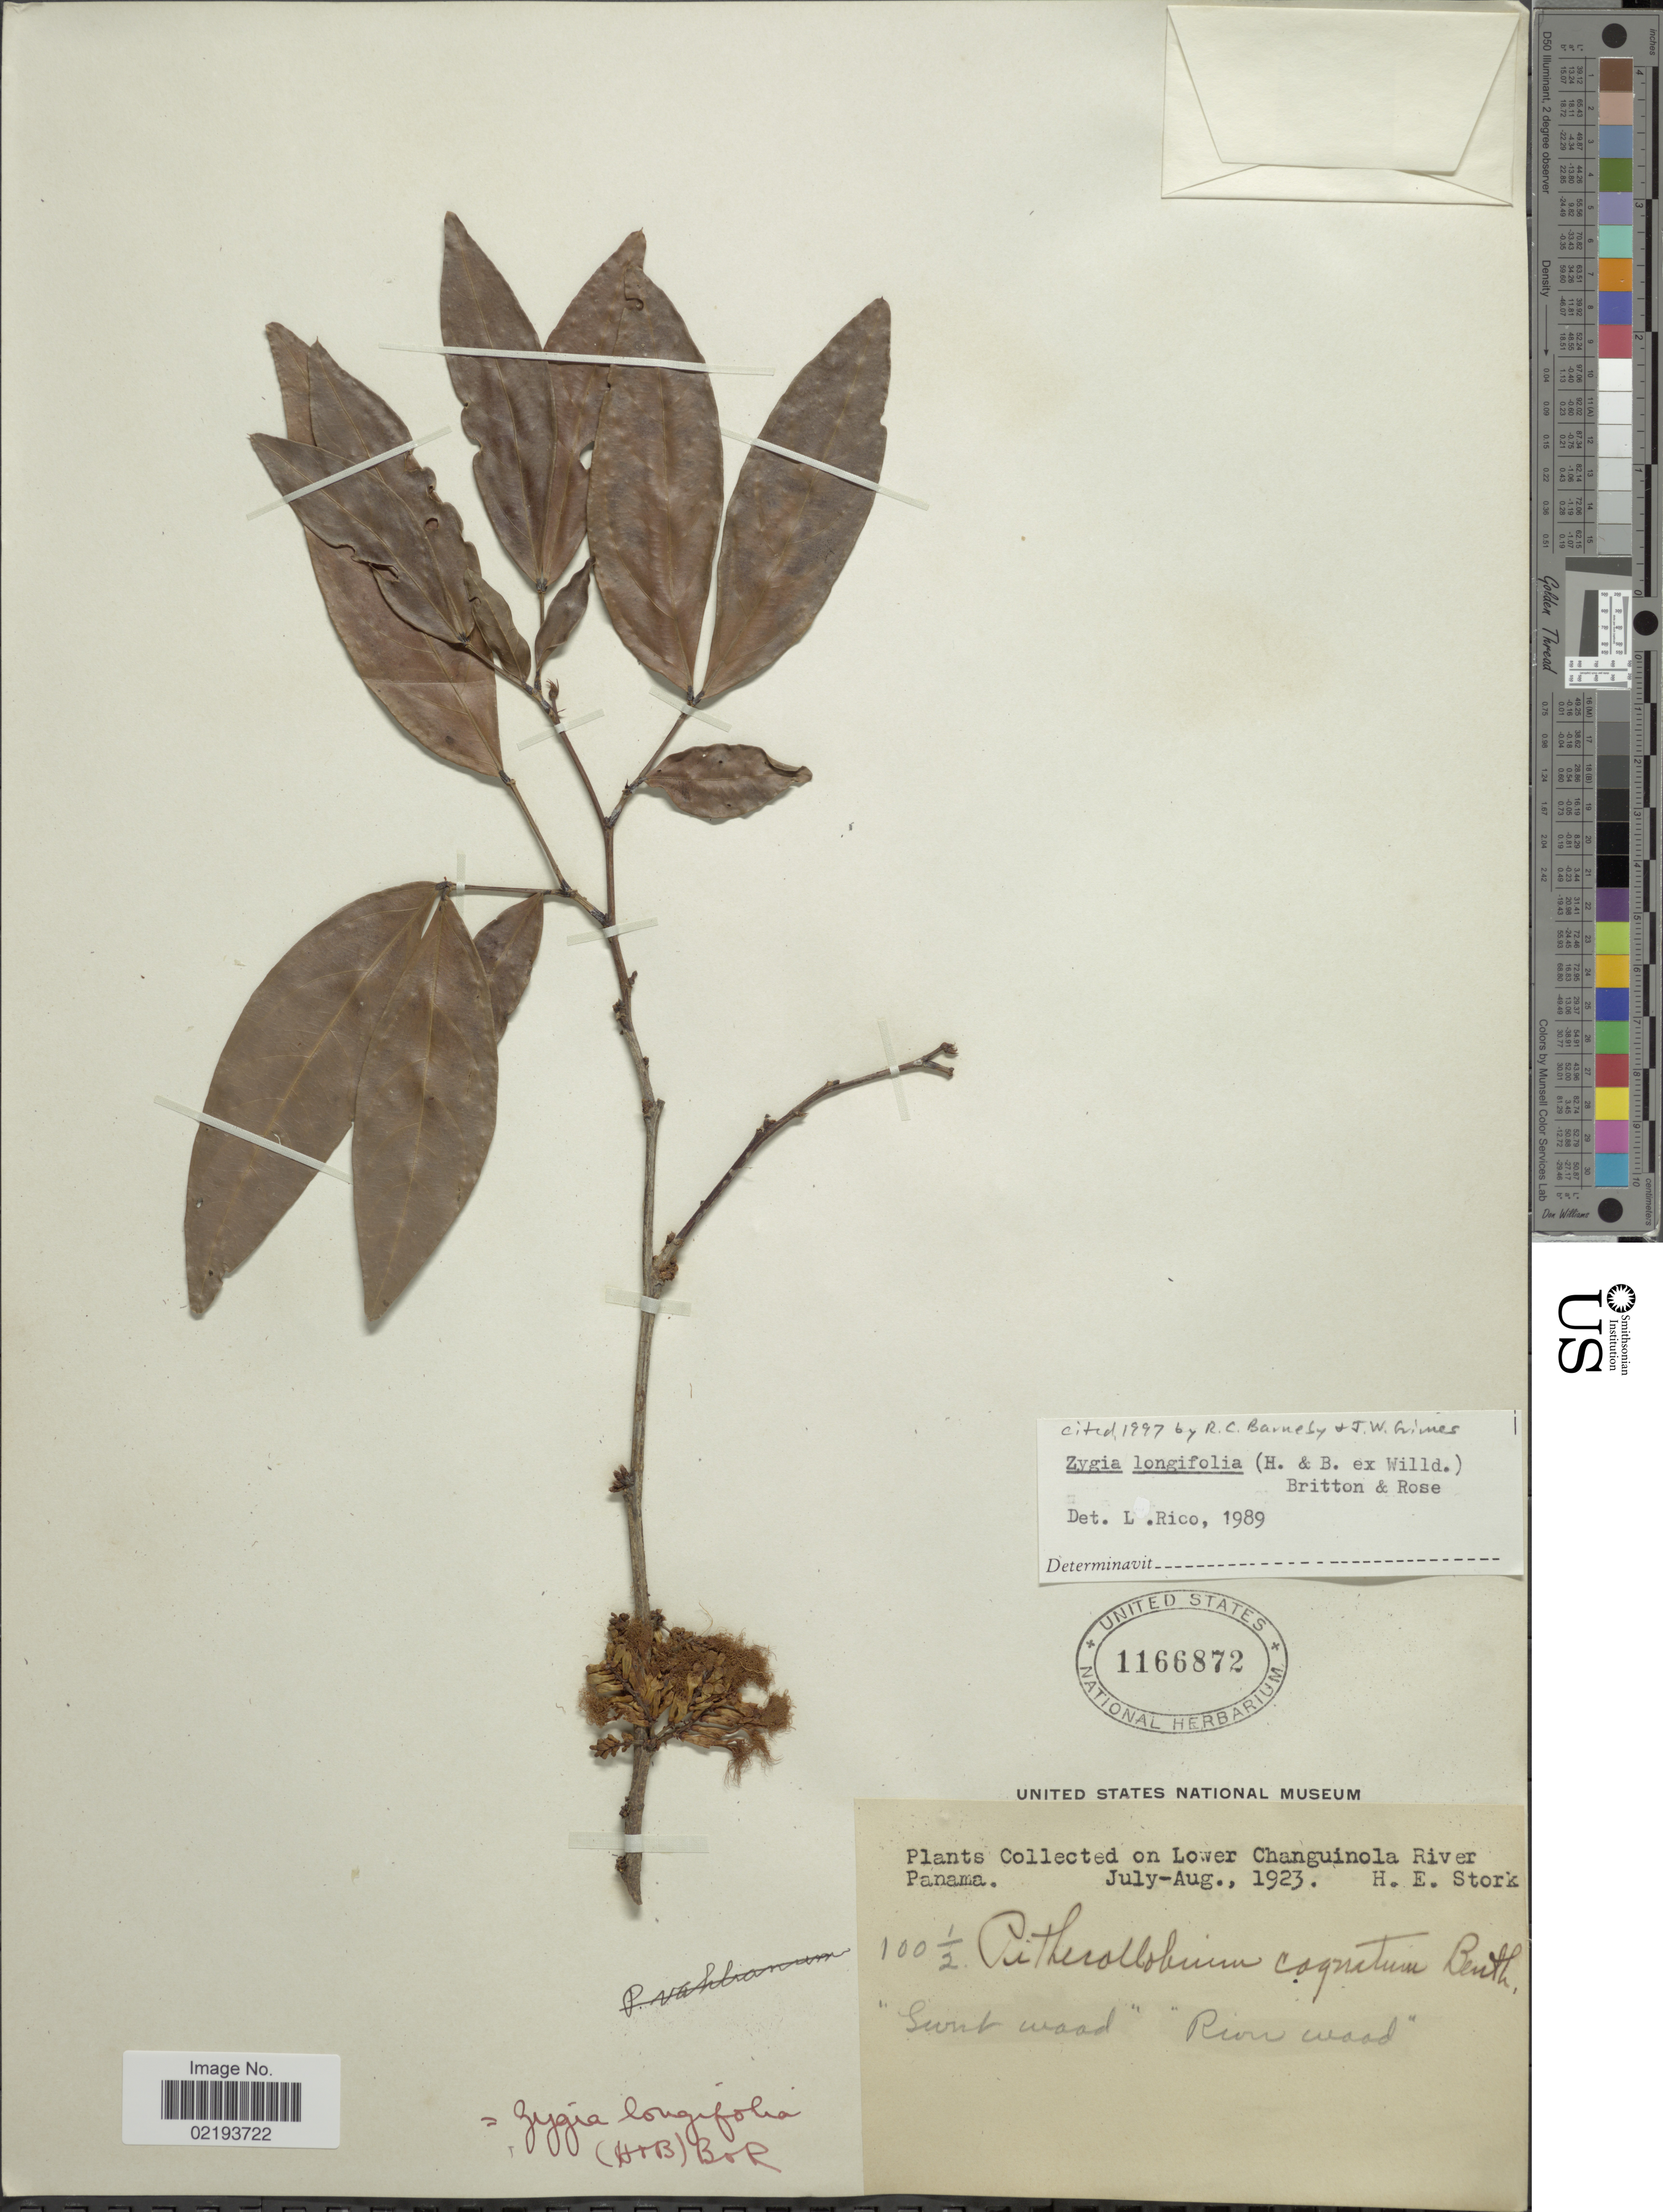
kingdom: Plantae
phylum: Tracheophyta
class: Magnoliopsida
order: Fabales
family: Fabaceae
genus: Zygia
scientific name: Zygia longifolia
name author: (Willd.) Britton & Rose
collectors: H. E. Stork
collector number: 100½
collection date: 1923-07/1923-08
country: Panama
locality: On Lower Changuinola River, 'Sweet wood' 'River wood'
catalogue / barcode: US 1166872